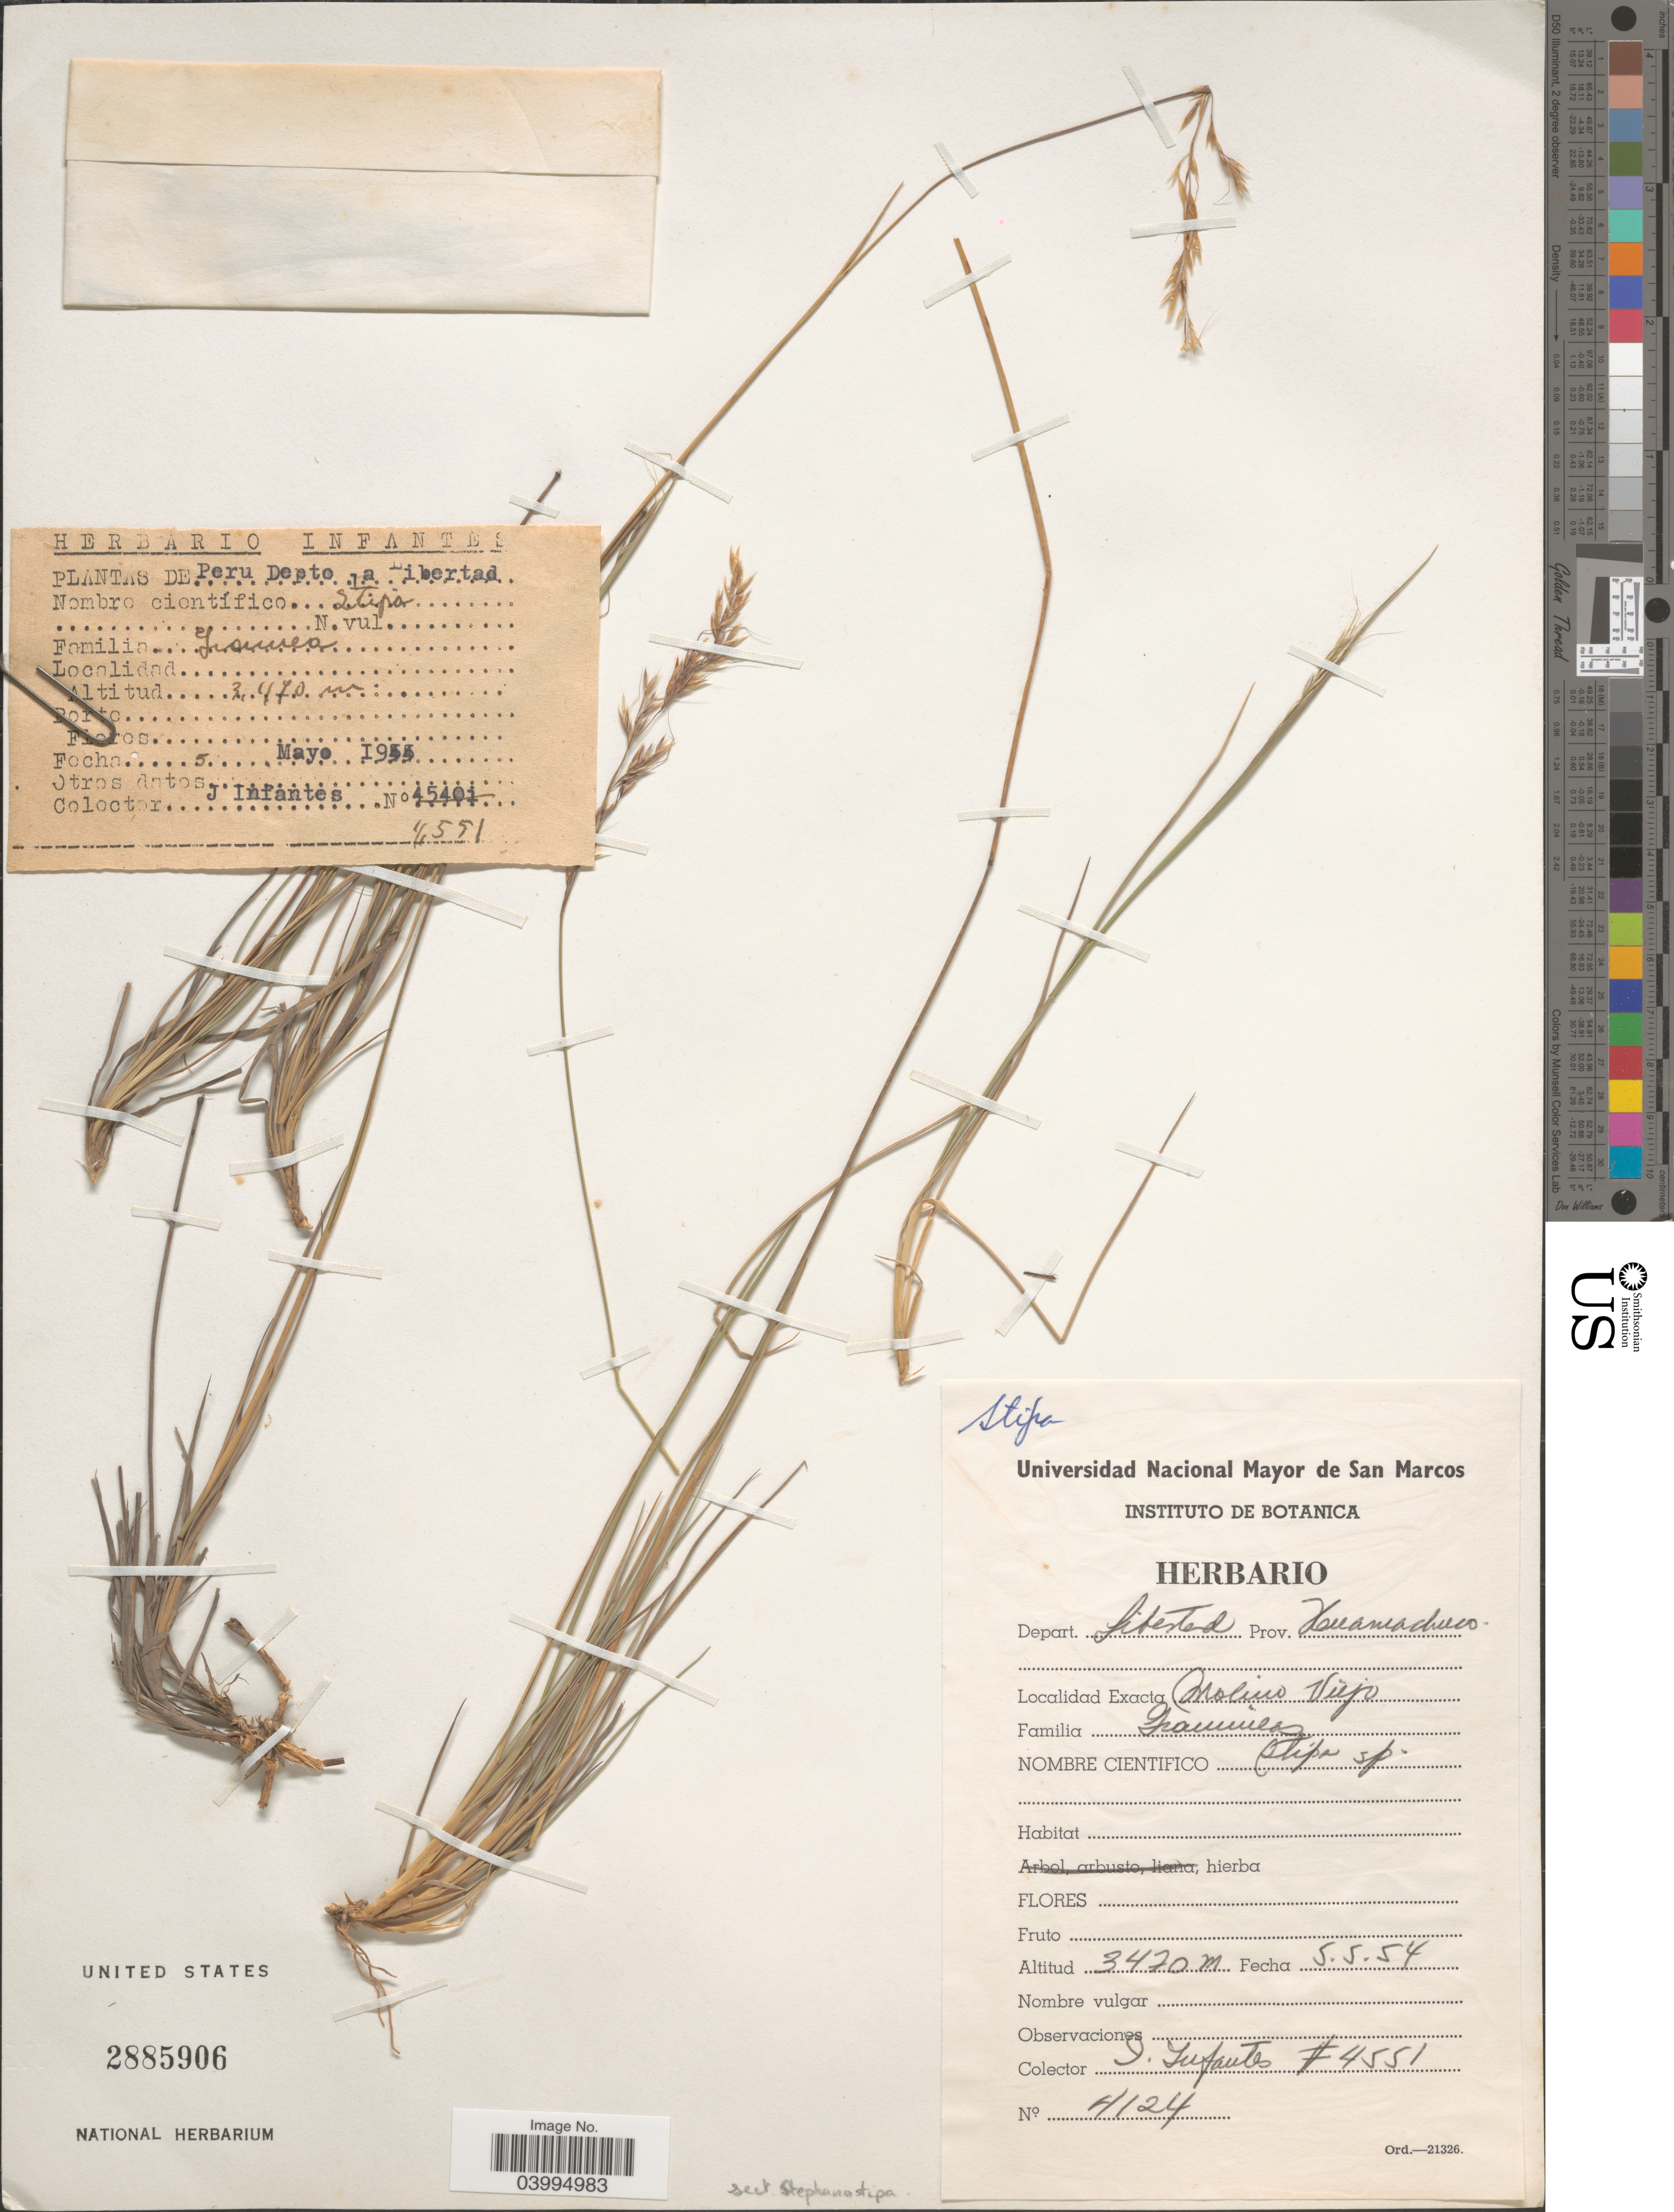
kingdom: Plantae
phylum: Tracheophyta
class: Liliopsida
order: Poales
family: Poaceae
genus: Stipa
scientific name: Stipa sp.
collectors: J. Infantes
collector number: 4551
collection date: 1955-05-05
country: Peru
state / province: La Libertad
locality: Depart. La Libertad. Prov. Huamachuco. Molino Viejo.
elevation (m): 3470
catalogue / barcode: US 2885906